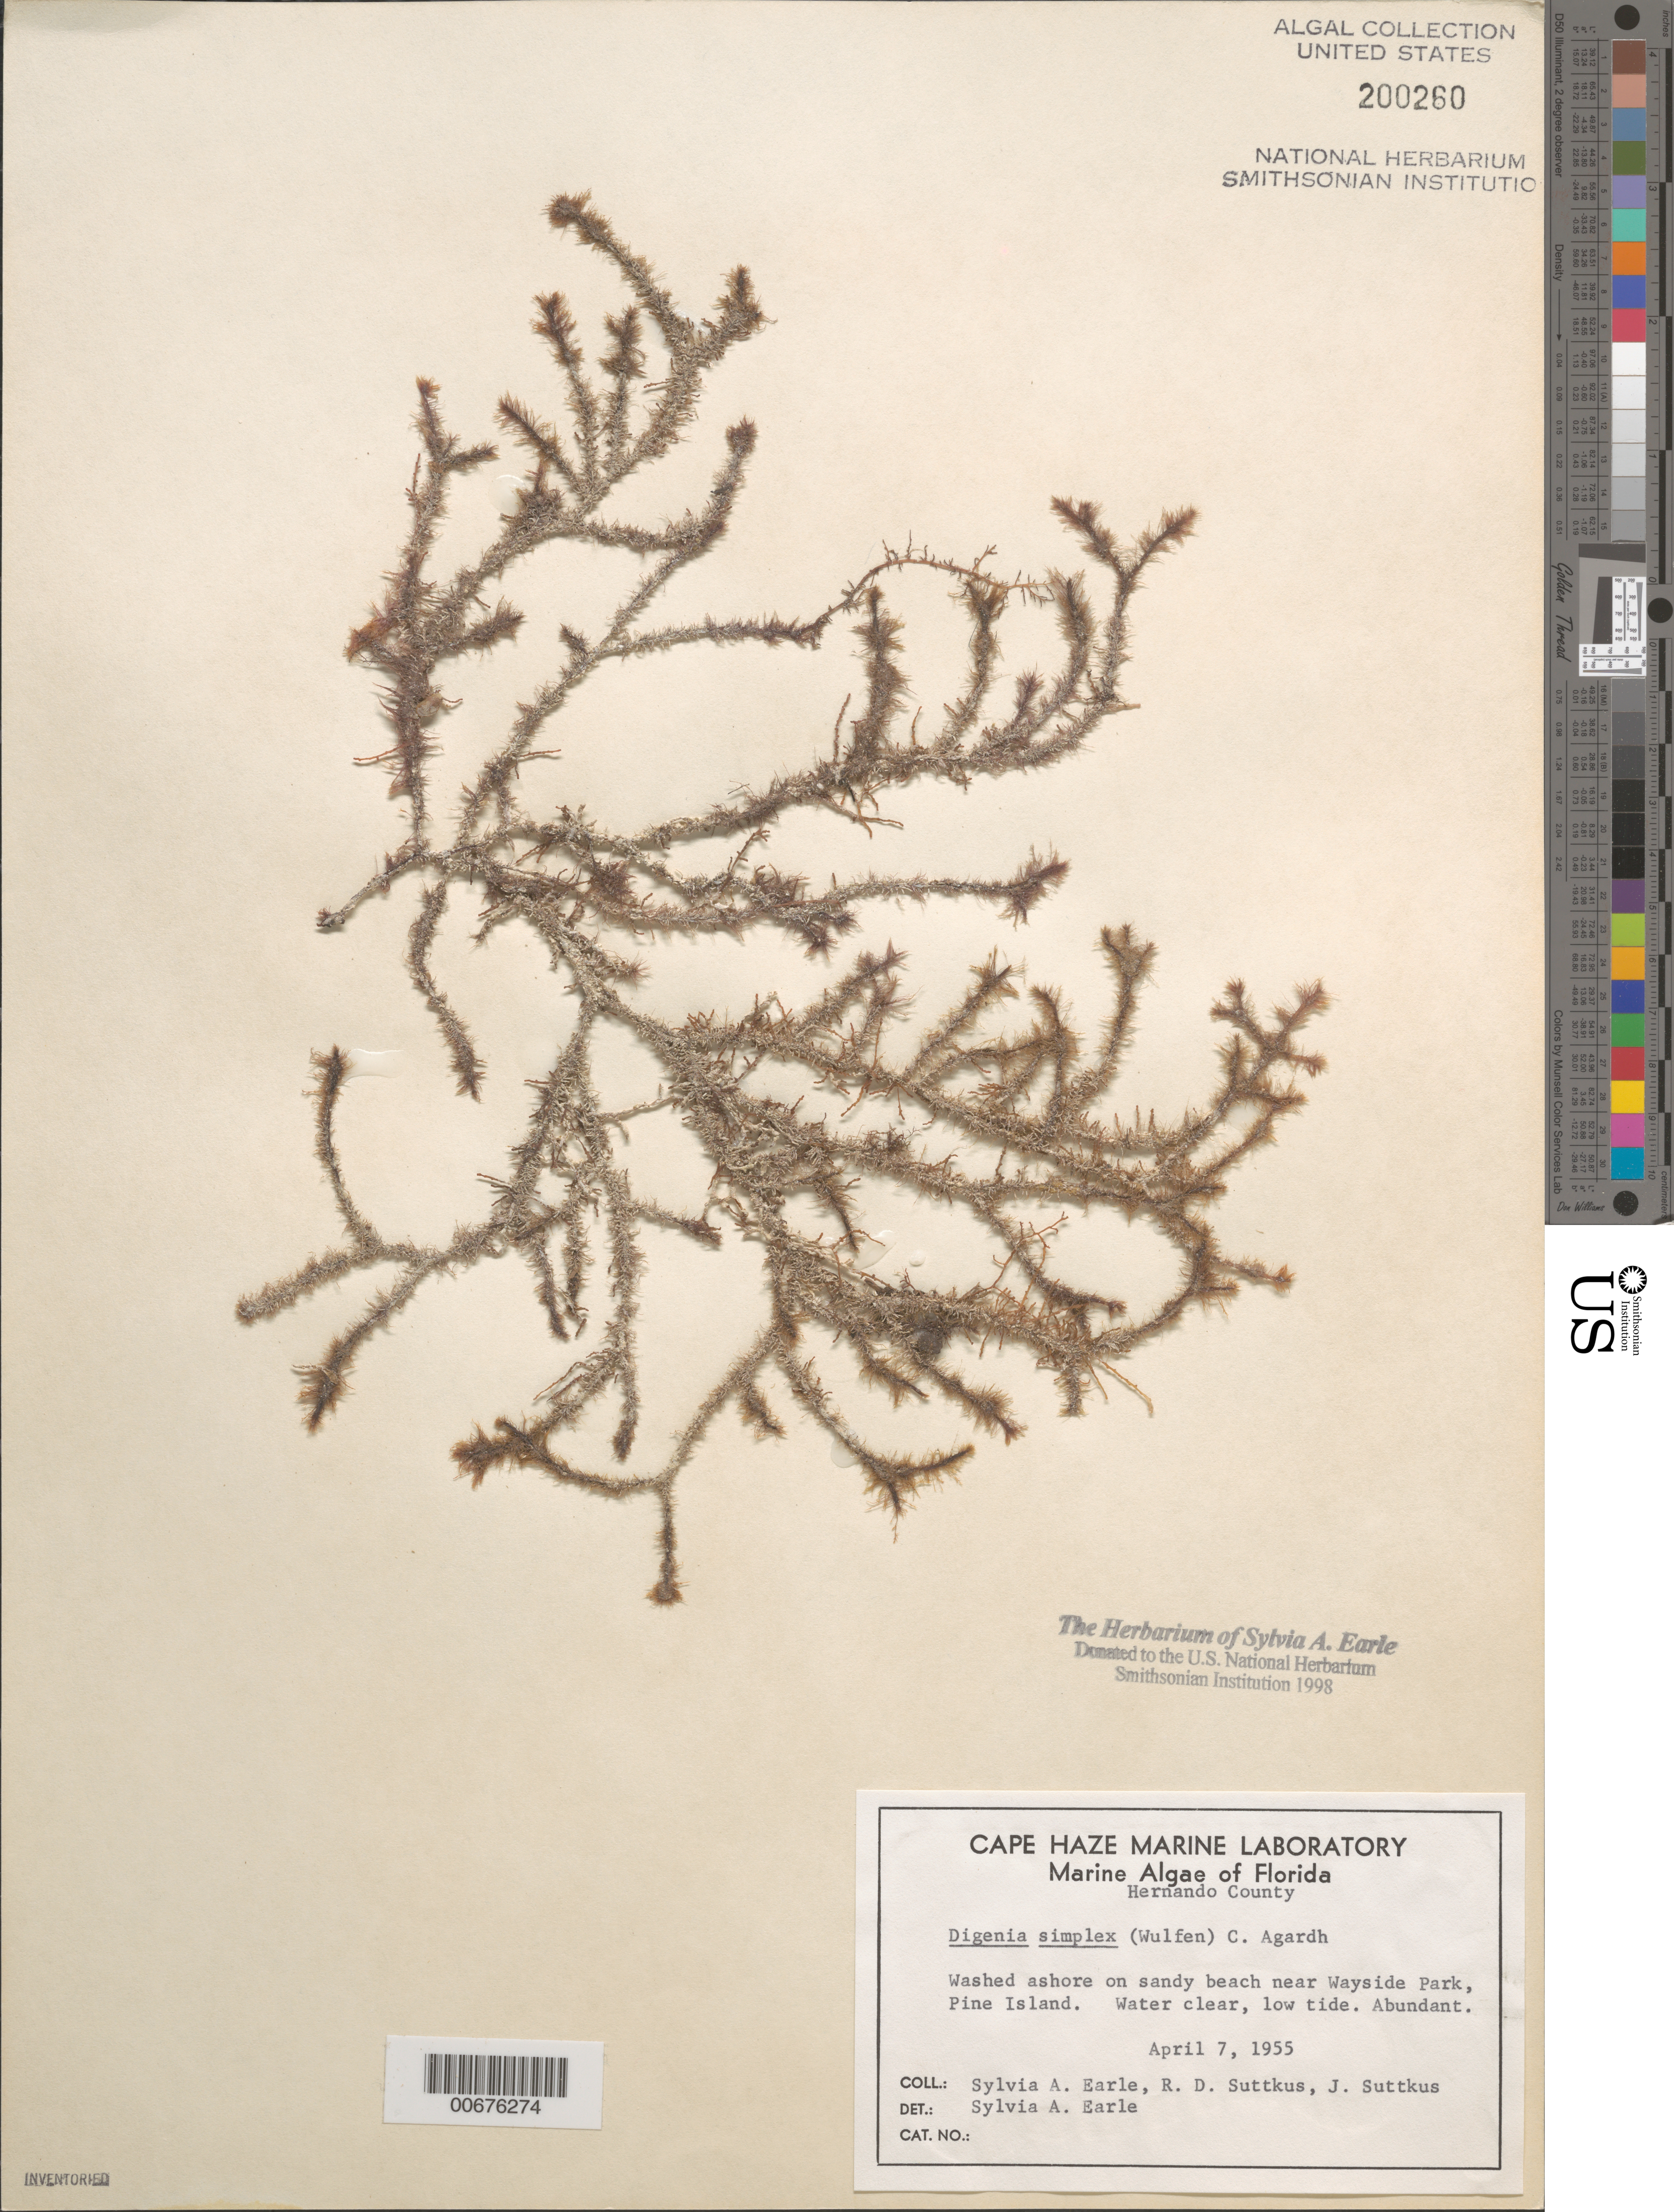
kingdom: Plantae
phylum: Rhodophyta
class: Florideophyceae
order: Ceramiales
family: Rhodomelaceae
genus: Digenea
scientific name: Digenea simplex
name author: (Wulfen) C. Agardh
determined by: Earle, S. A.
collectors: S. A. Earle, R. Suttkus & J. Suttkus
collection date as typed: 07 Apr 1955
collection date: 1955-04-07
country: United States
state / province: Florida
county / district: Hernando County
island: Pine Island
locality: Near Wayside Park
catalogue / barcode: US 200260